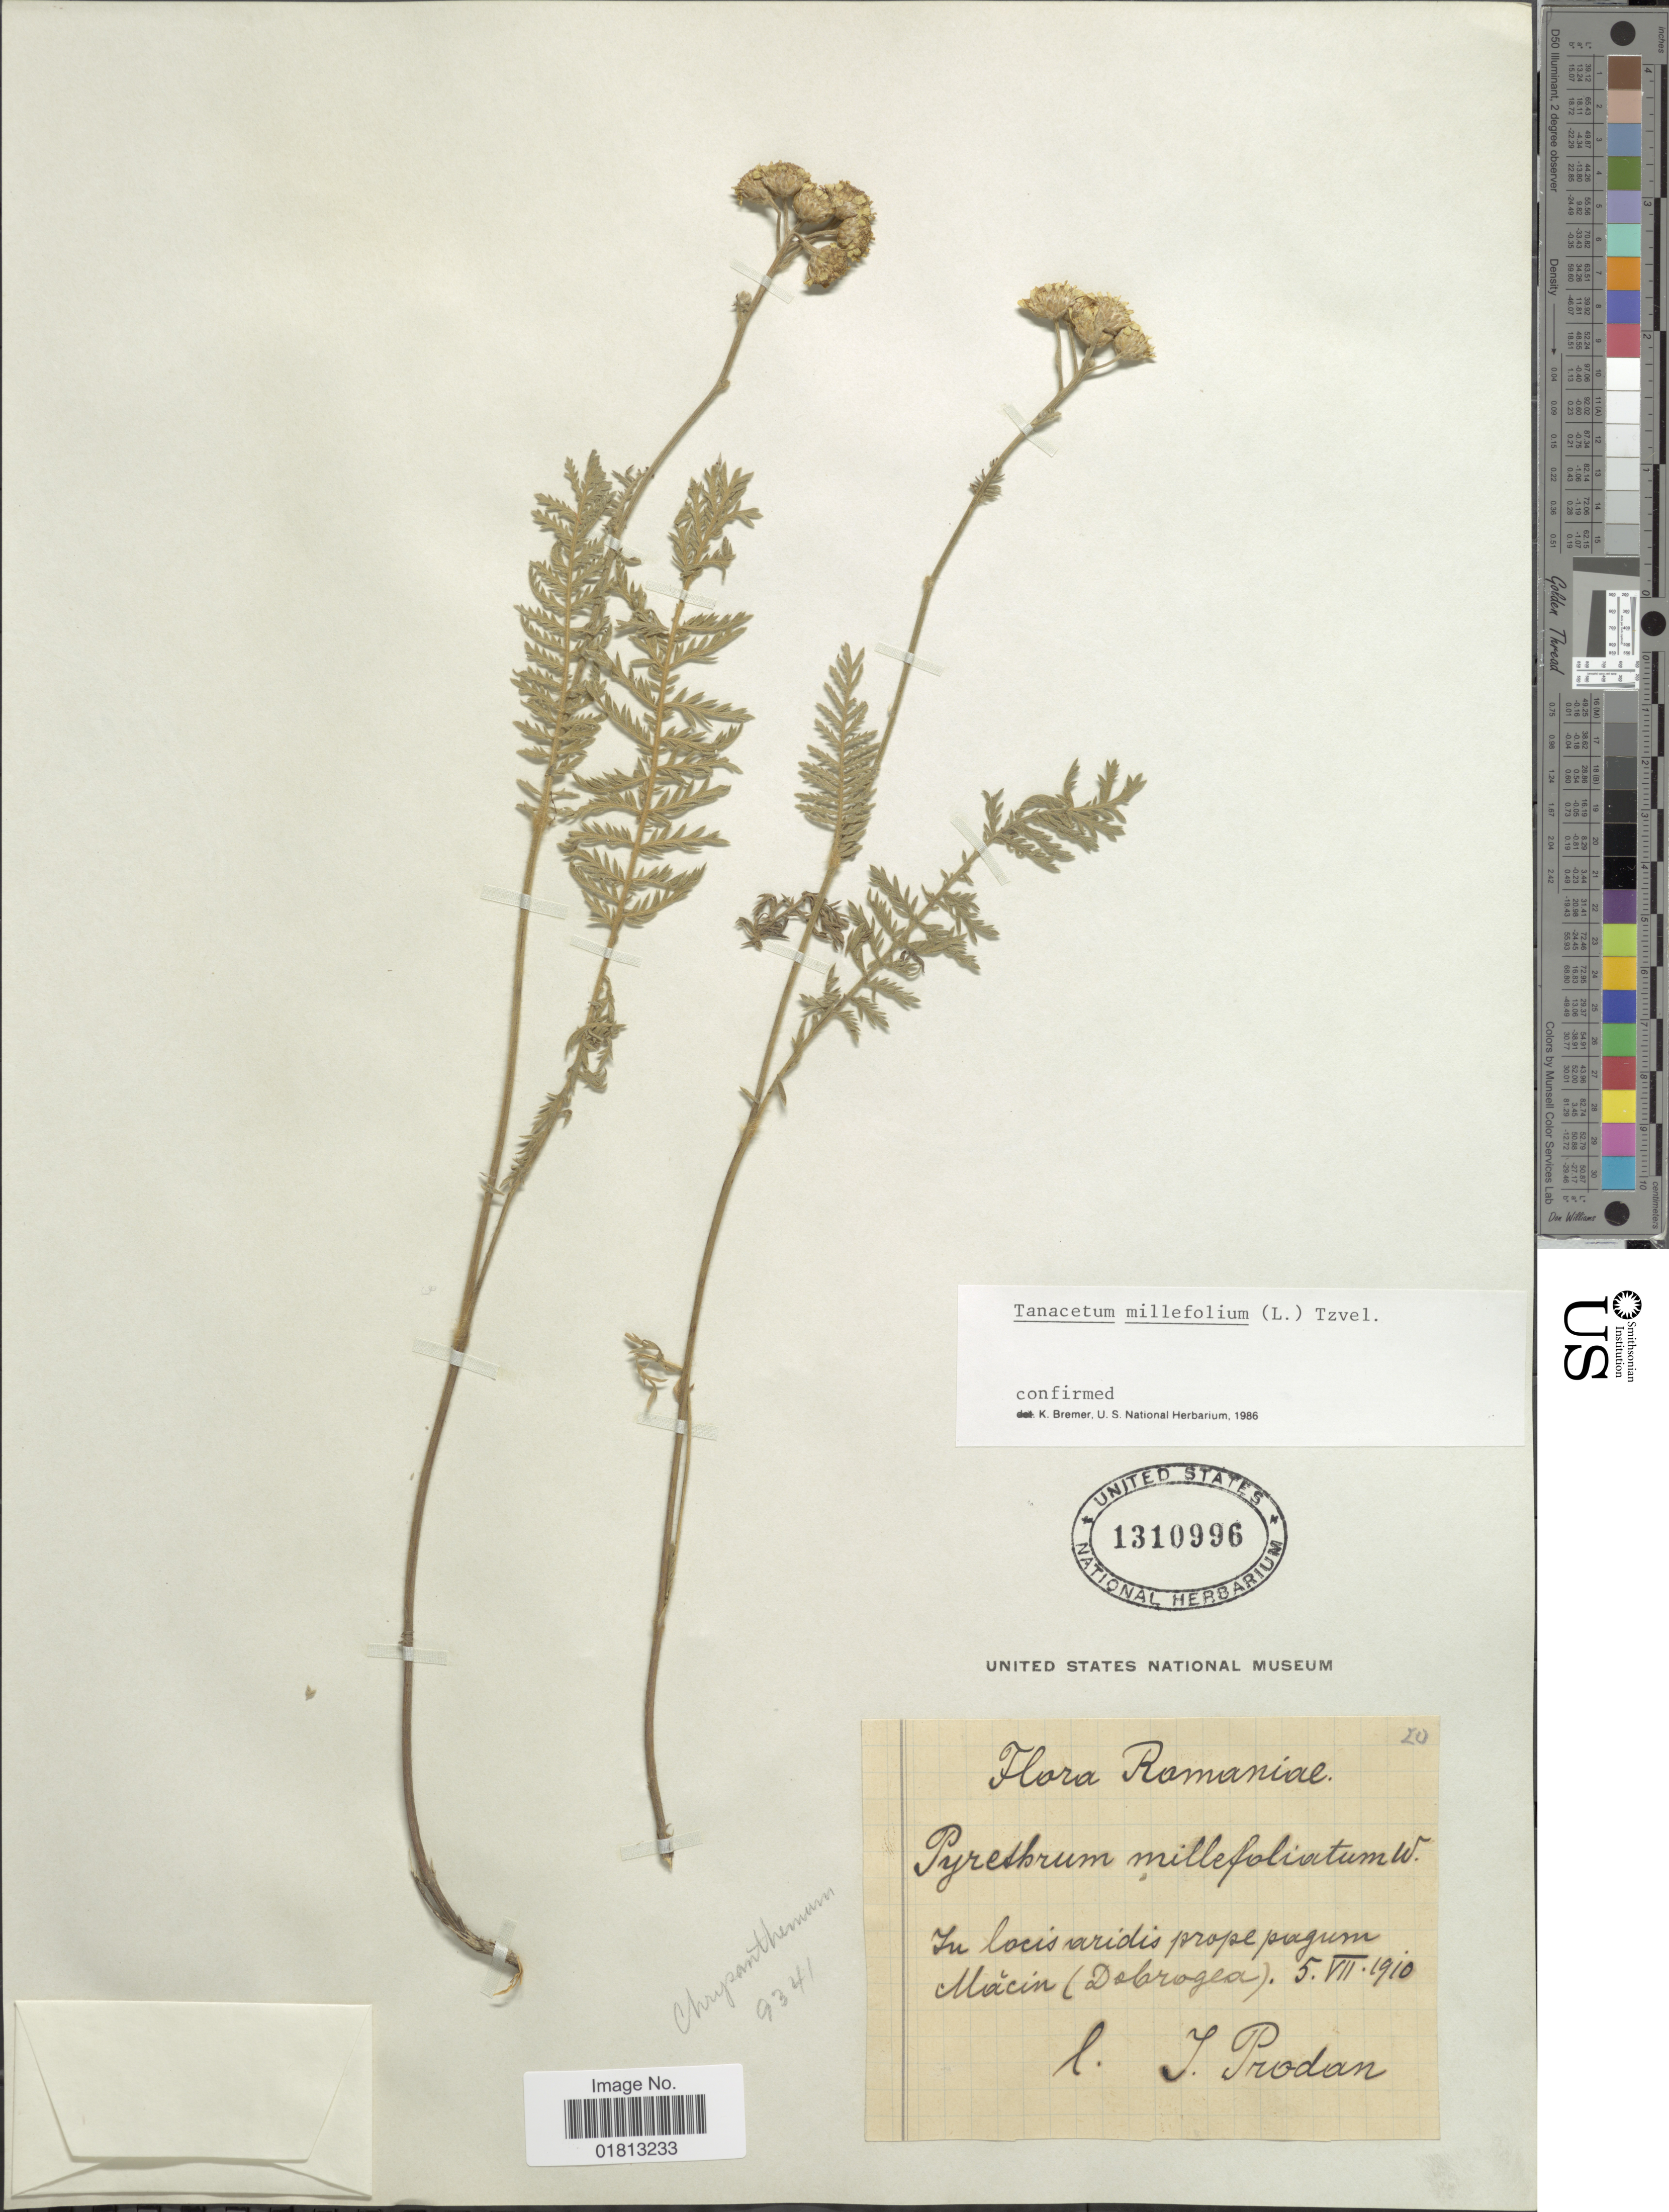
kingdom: Plantae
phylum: Tracheophyta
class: Magnoliopsida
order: Asterales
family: Asteraceae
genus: Tanacetum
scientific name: Tanacetum millefolium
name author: (L.) Tzvelev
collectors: J. Prodan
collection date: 1910-07-05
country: Romania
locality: In locis prope pagum Macin, (Debrogea)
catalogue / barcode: US 1310996